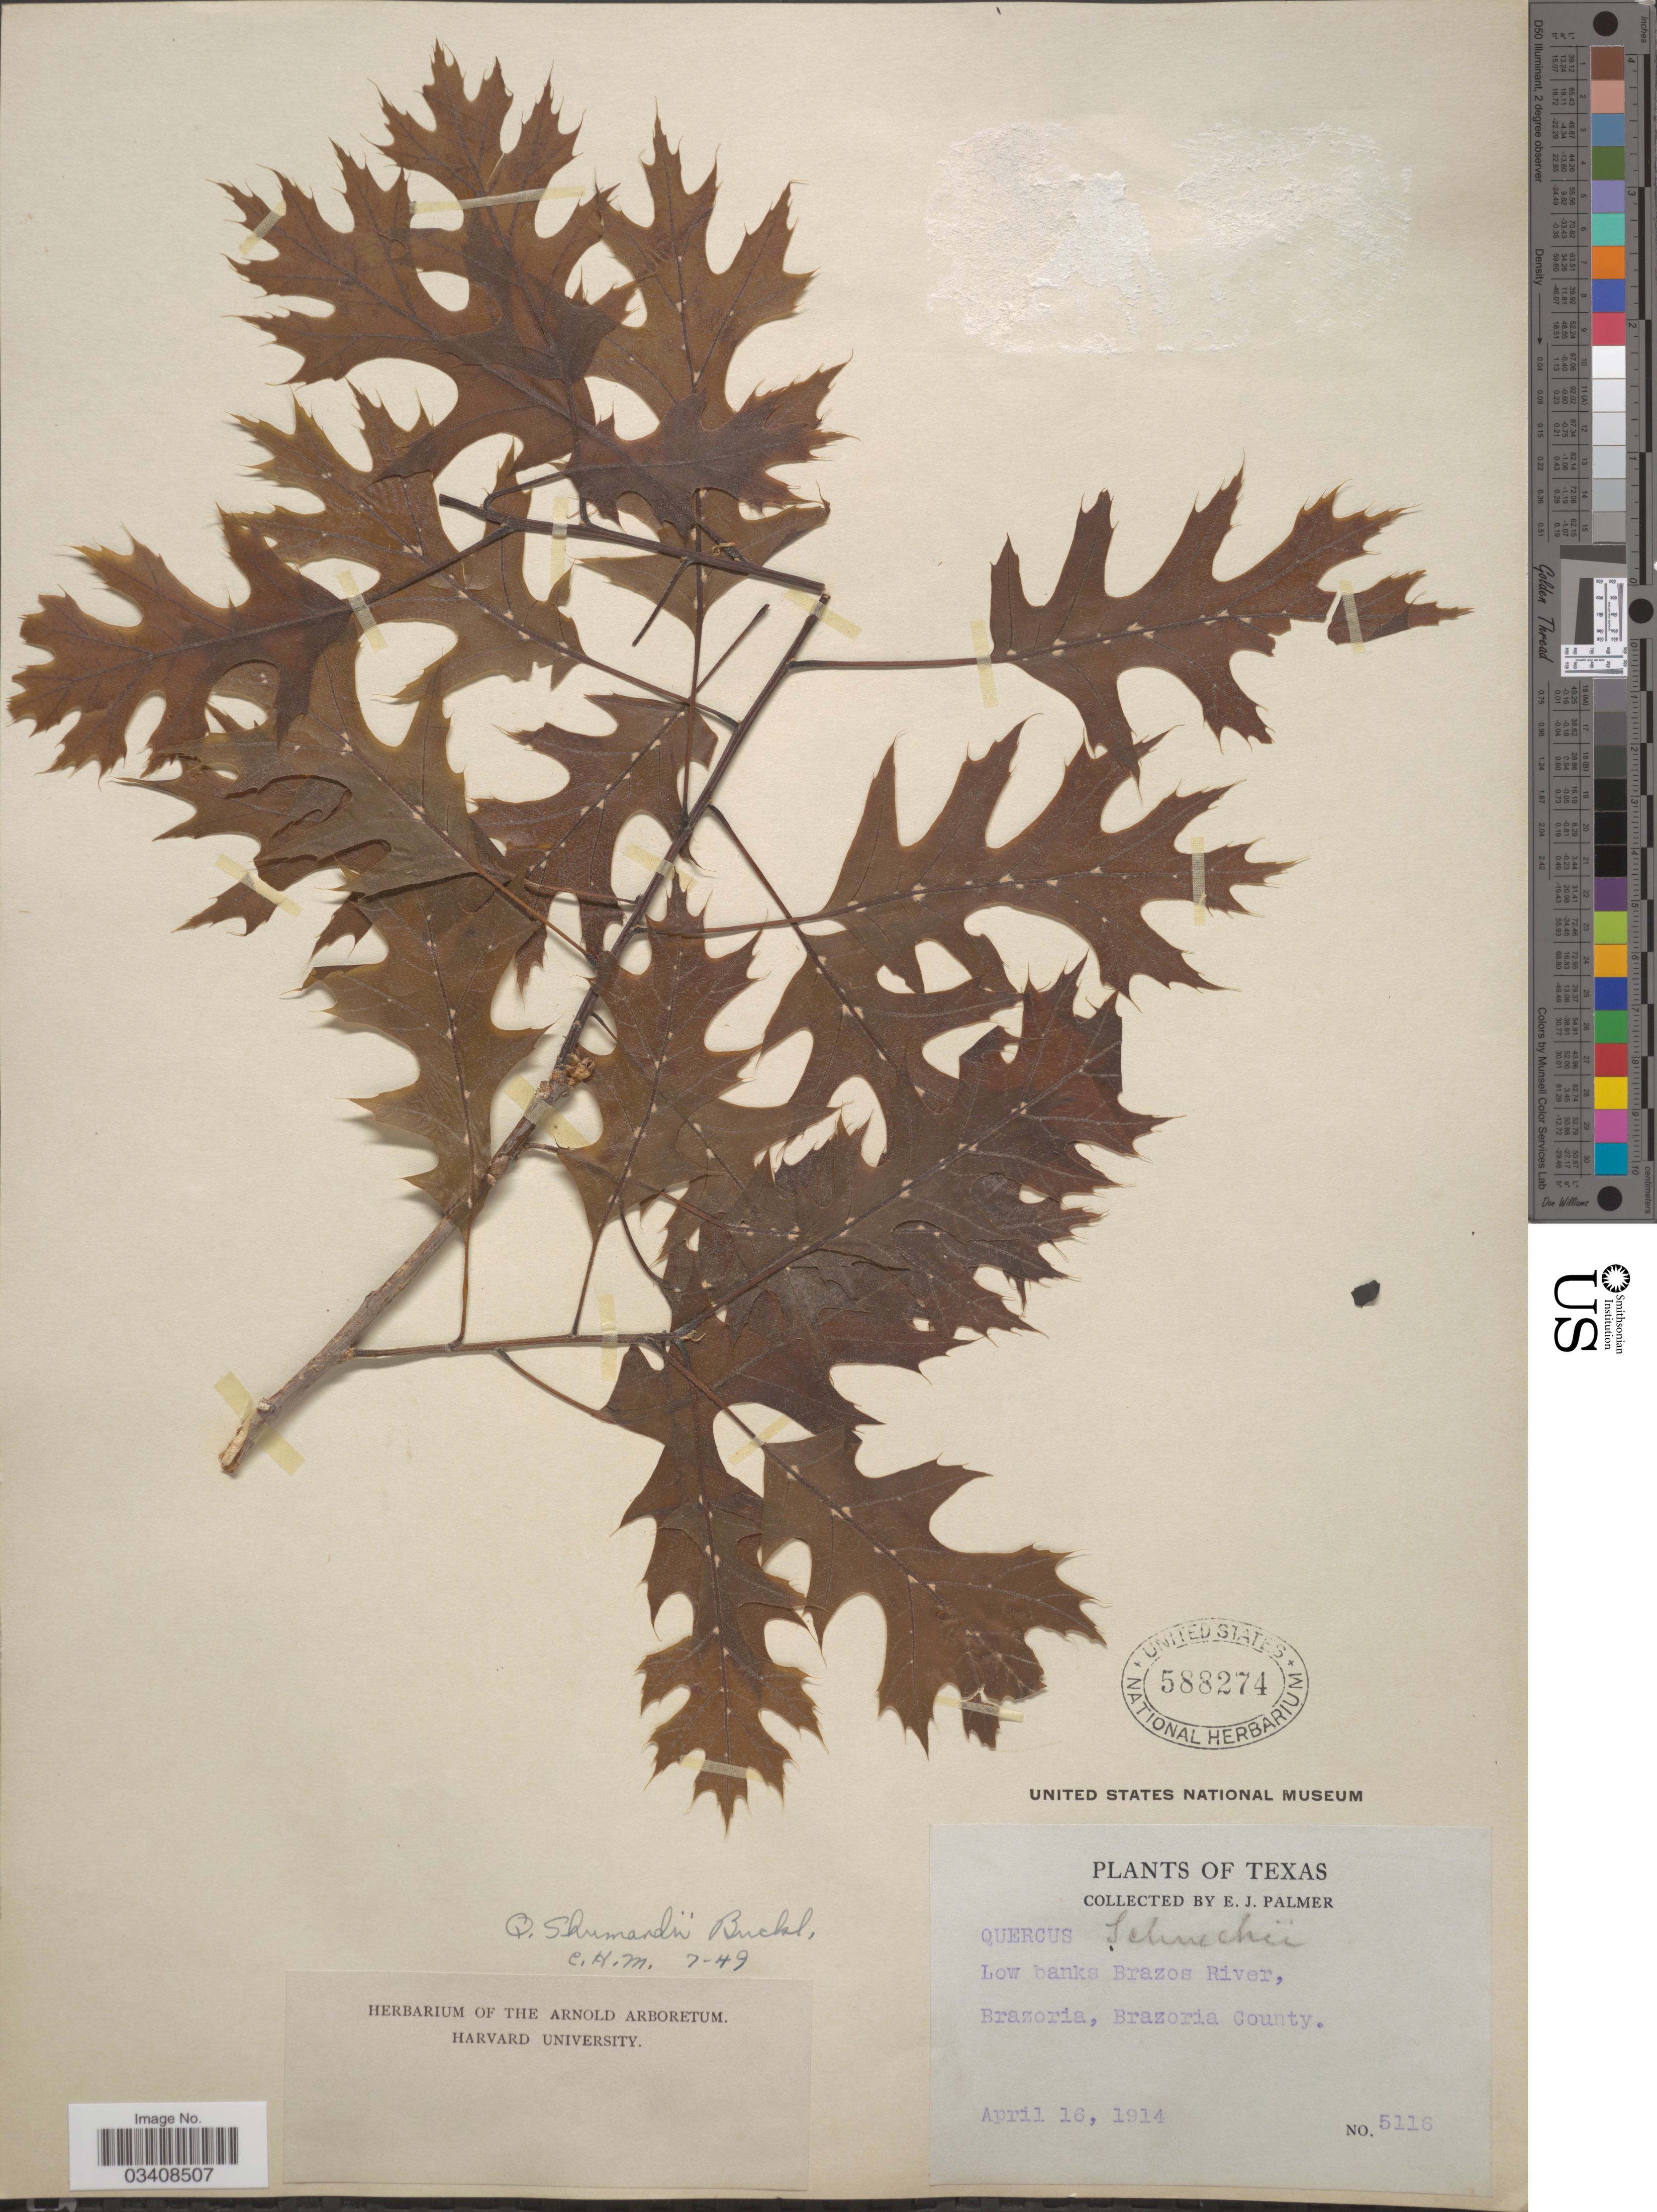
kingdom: Plantae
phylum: Tracheophyta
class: Magnoliopsida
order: Fagales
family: Fagaceae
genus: Quercus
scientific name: Quercus shumardii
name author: Buckley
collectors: E. J. Palmer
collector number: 5116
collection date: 1914-04-16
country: United States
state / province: Texas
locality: Low banks Brazos River, Brazoria, Brazoria County.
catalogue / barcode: US 588274